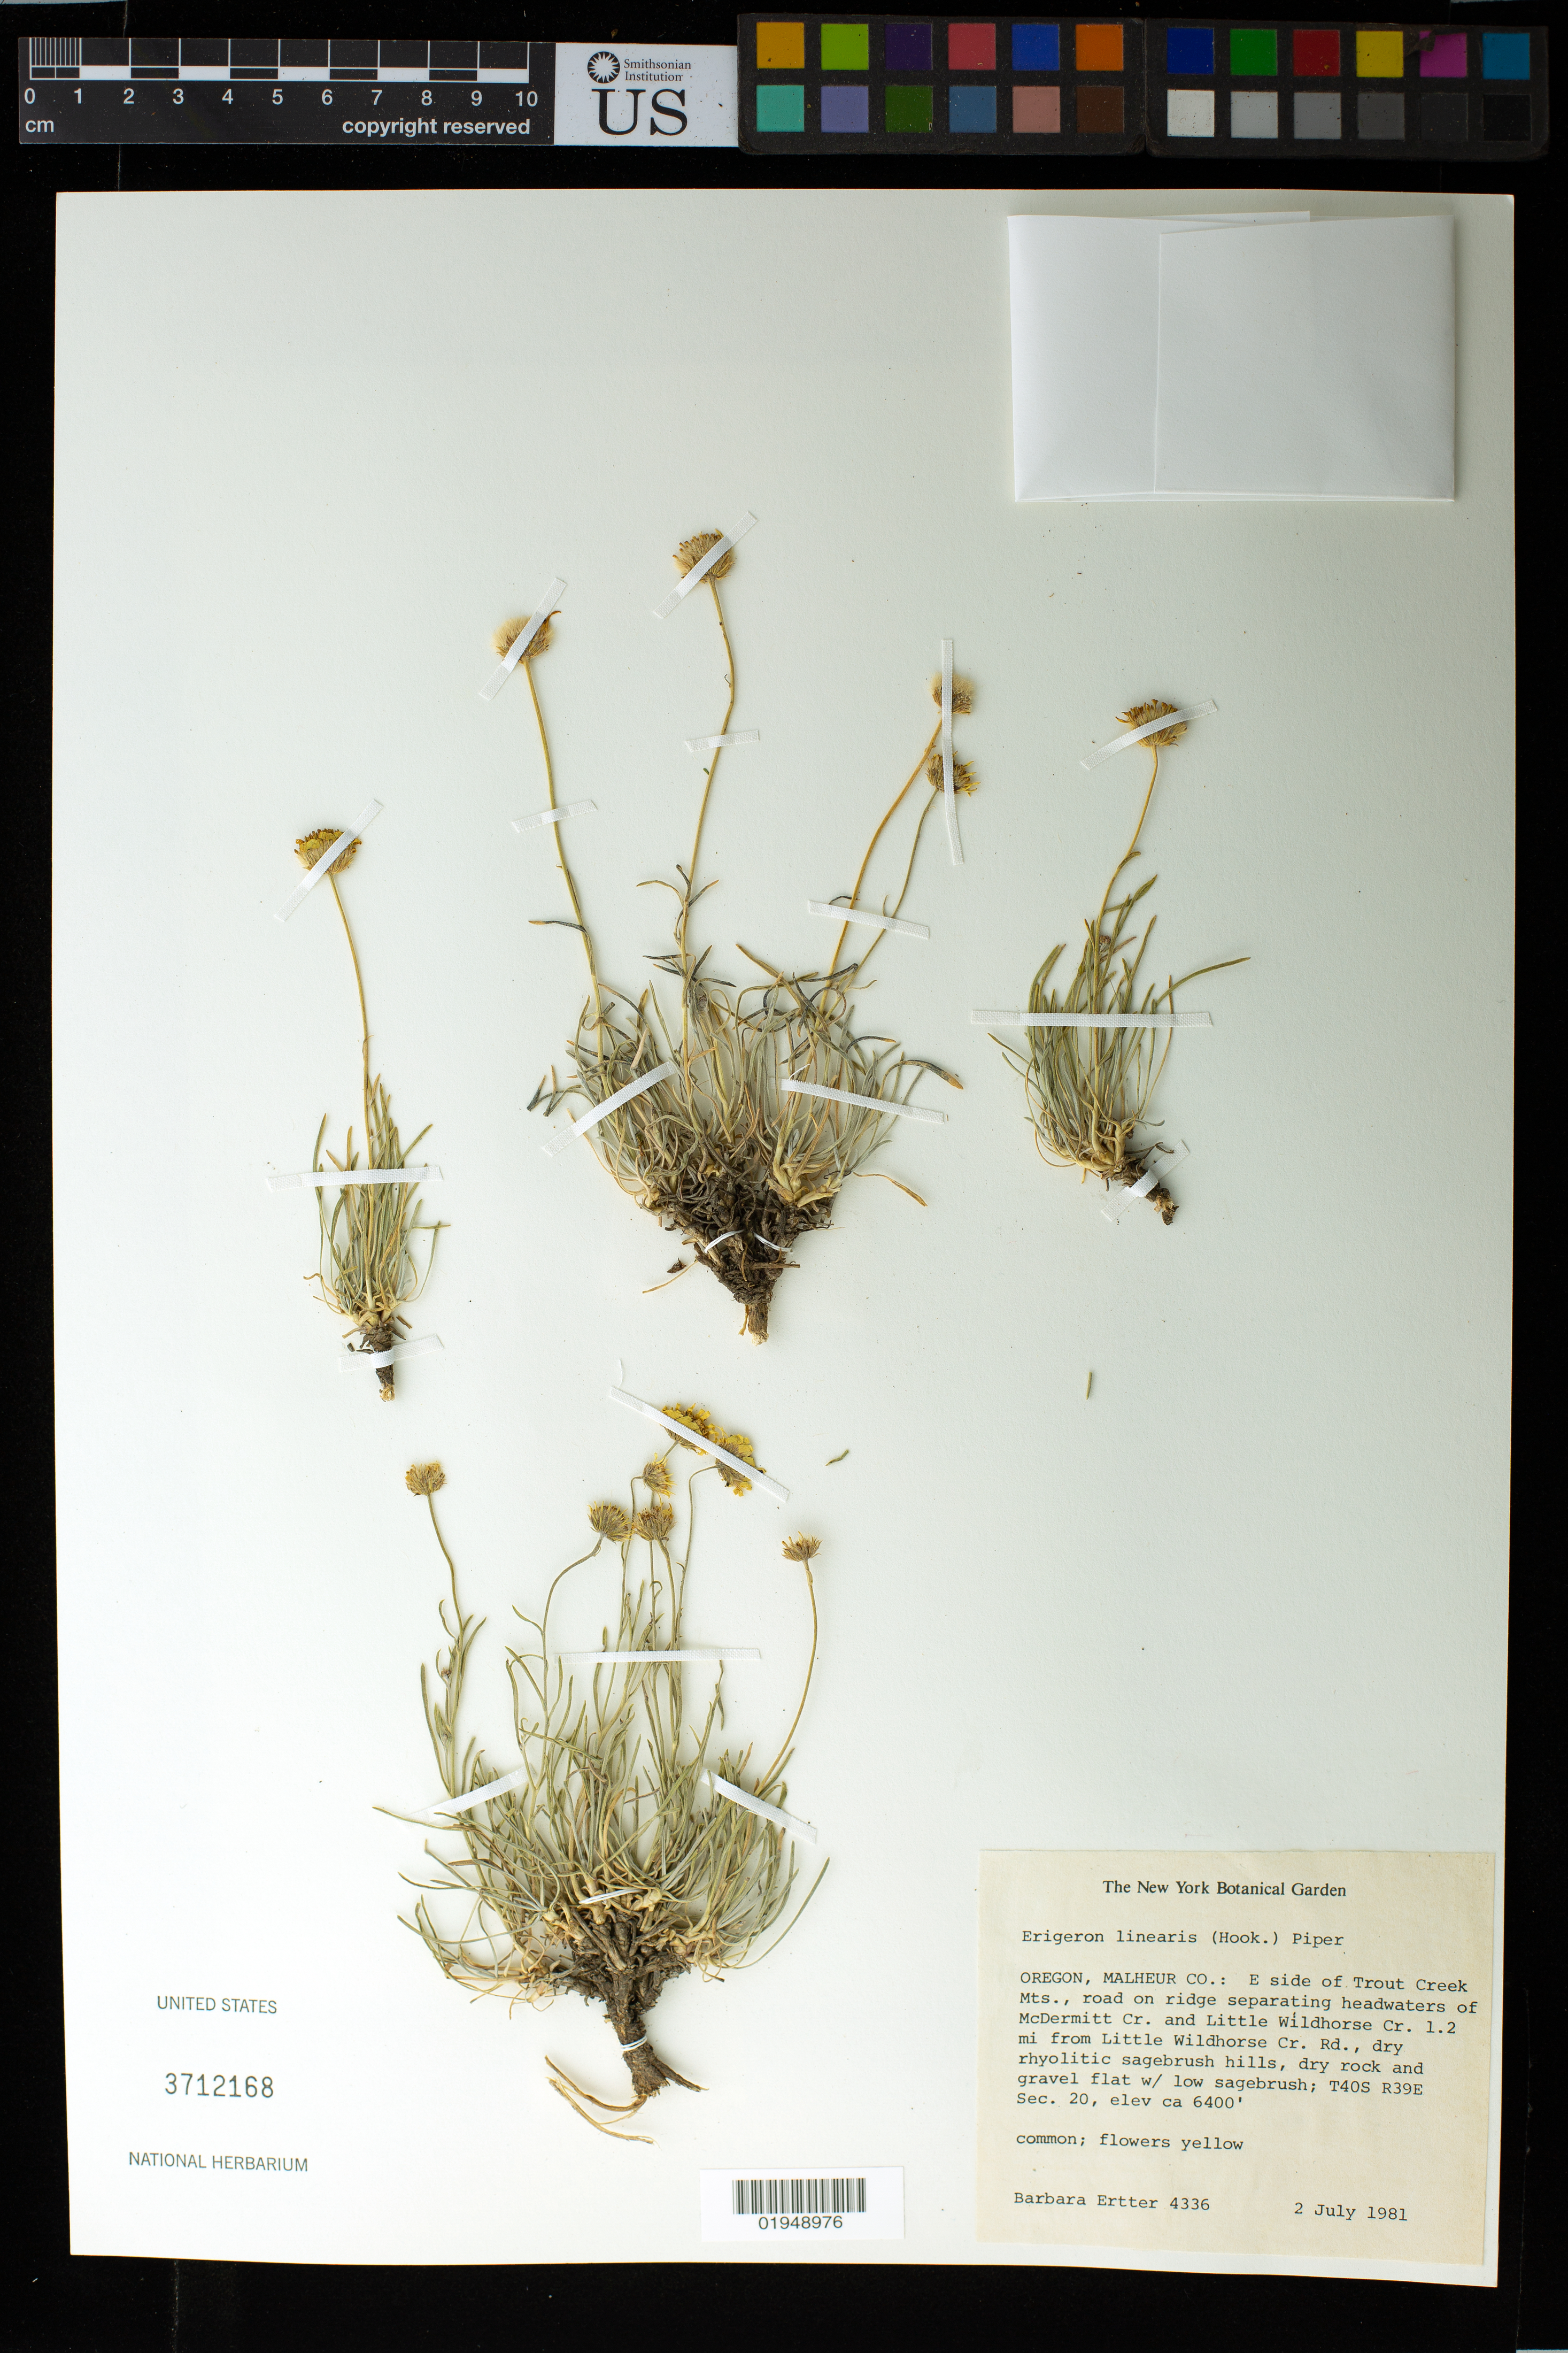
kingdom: Plantae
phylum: Tracheophyta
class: Magnoliopsida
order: Asterales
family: Asteraceae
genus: Erigeron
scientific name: Erigeron linearis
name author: (Hook.) Piper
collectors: B. Ertter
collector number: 4336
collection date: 1981-07-02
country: United States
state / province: Oregon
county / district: Malheur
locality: E side of Trout Creek Mts., road on ridge separating headwaters of McDermitt Cr. and Little Wildhorse Cr. 1.2 mi from Little Wildhorse Cr. Rd.; T40S R39E Sec. 20.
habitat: dry rhyolitic sagebrush hills, dry rock and gravel flat w/low sagebrush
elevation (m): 1951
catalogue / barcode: US 3712168